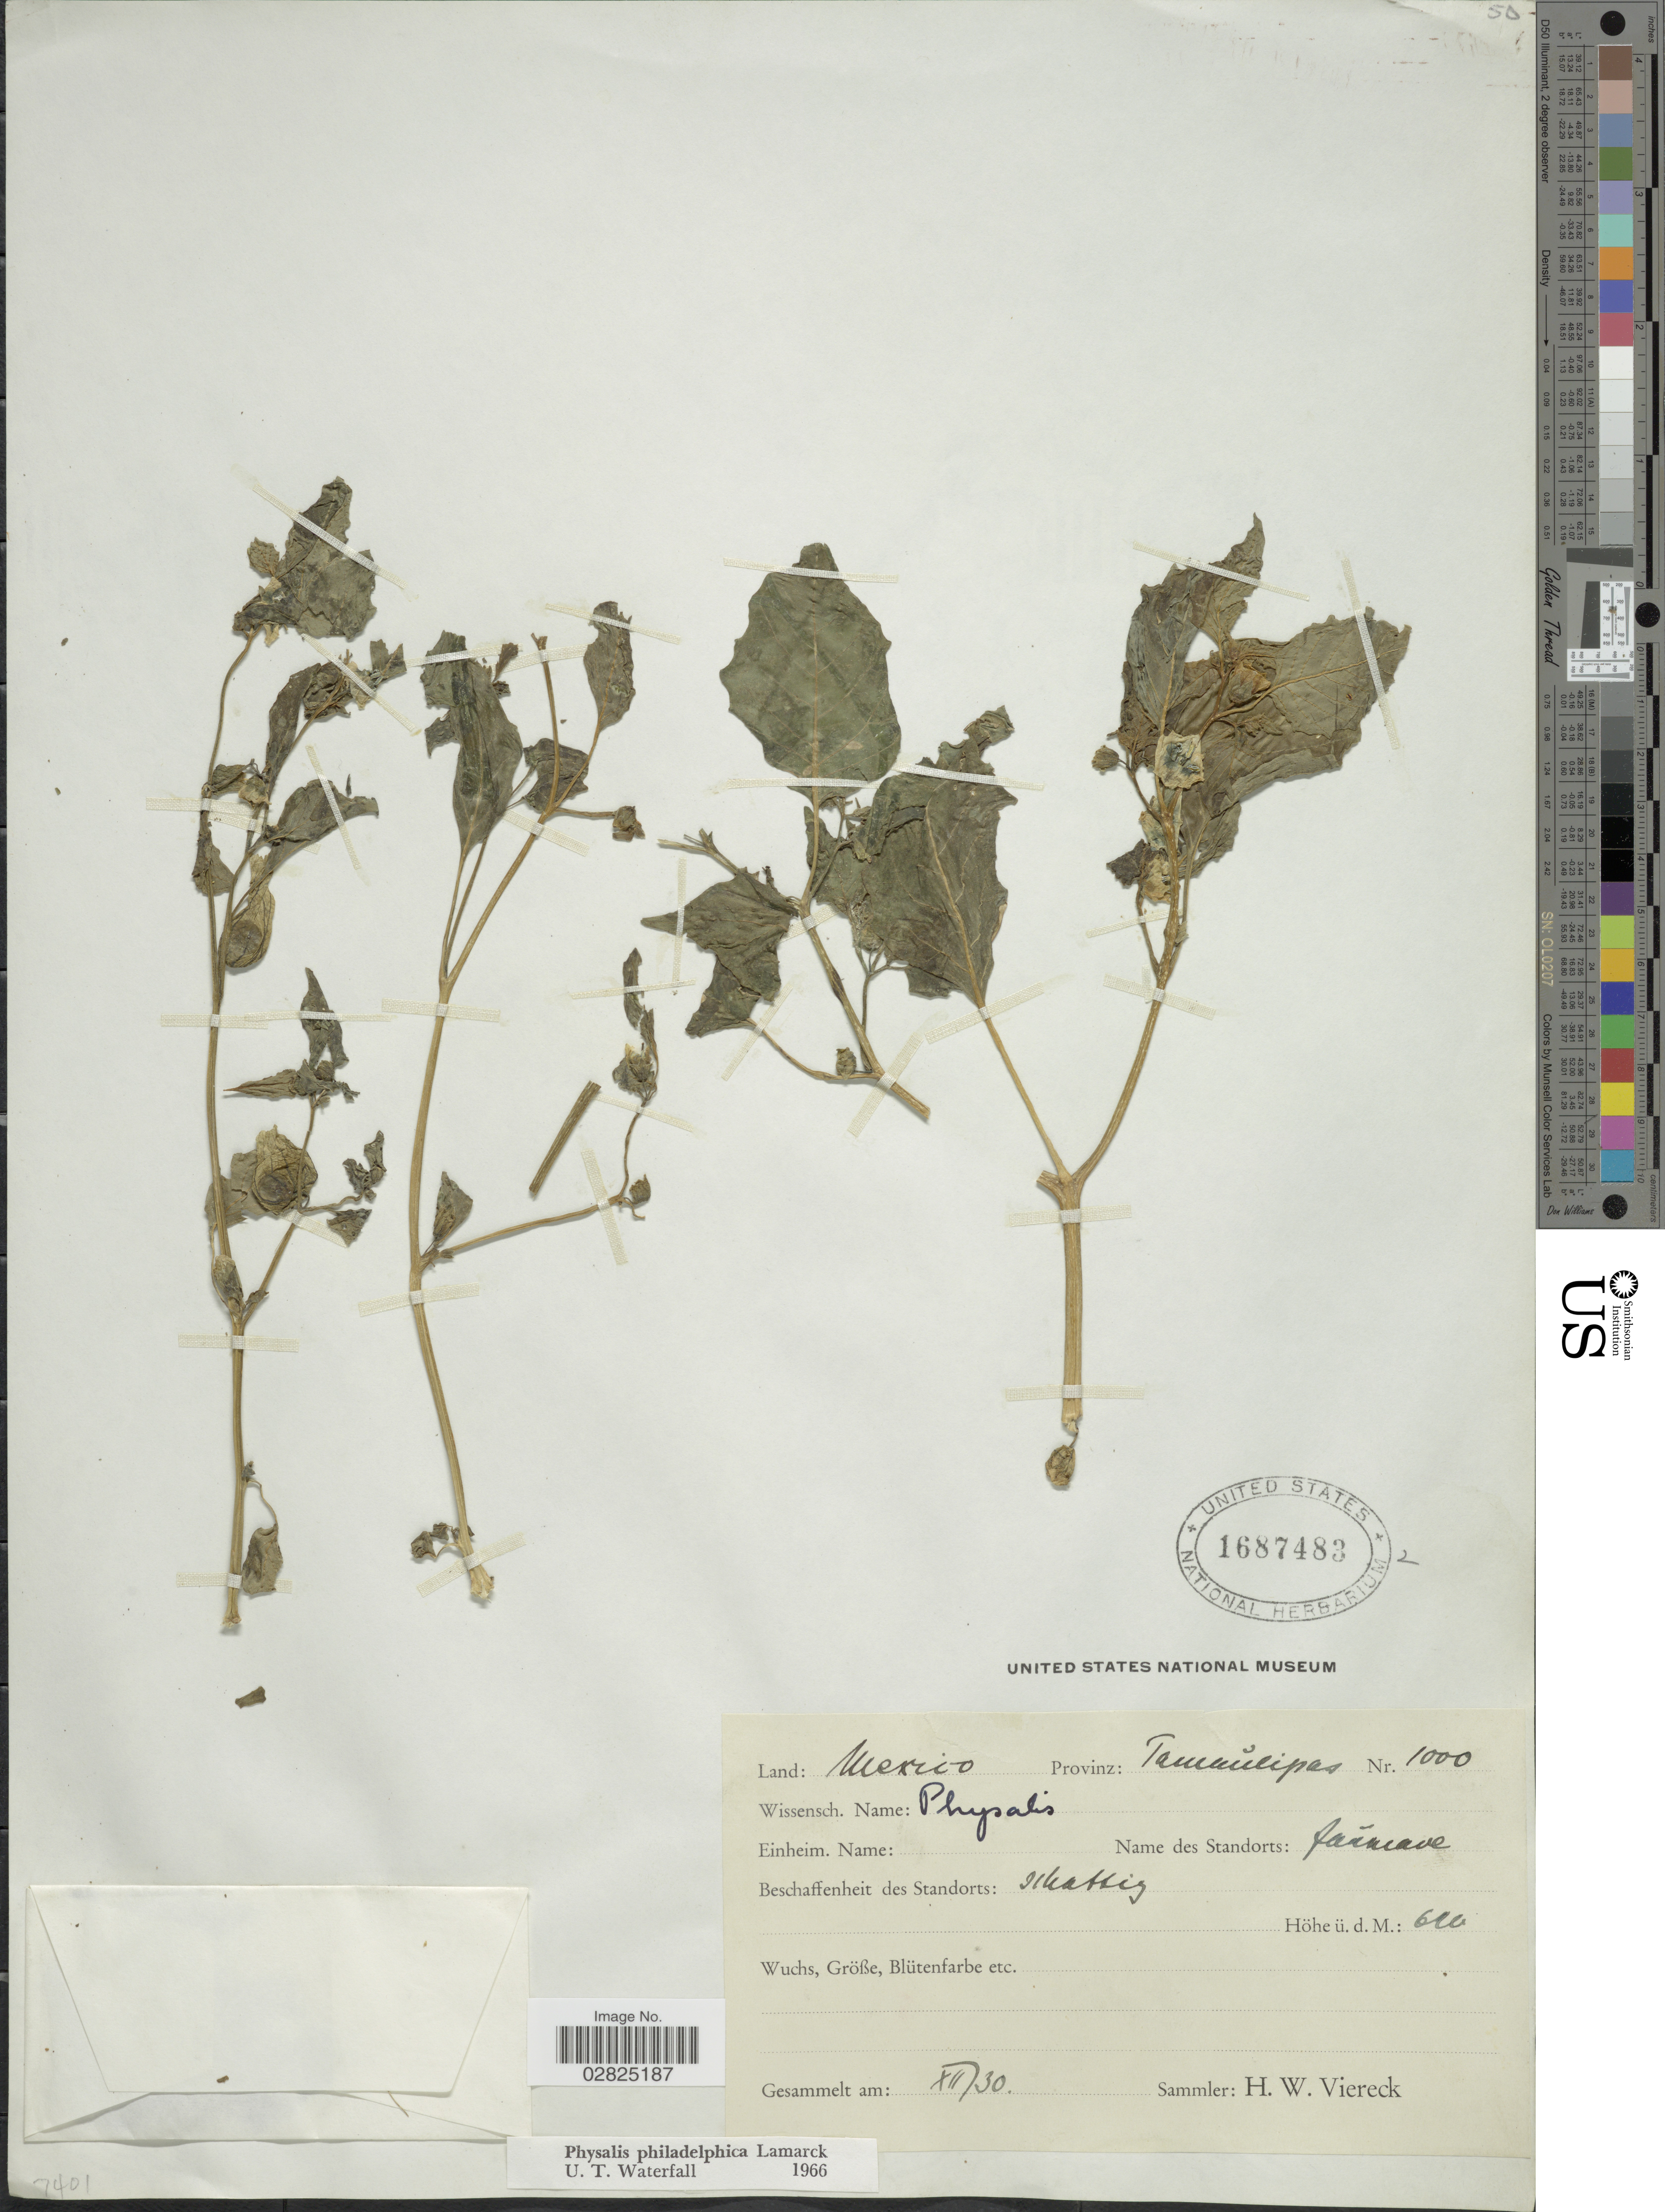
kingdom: Plantae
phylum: Tracheophyta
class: Magnoliopsida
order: Solanales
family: Solanaceae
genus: Physalis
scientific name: Physalis philadelphica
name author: Lam.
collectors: H. W. Viereck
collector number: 1000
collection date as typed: Transcribed d/m/y: /12/30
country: Mexico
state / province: Tamaulipas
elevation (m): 600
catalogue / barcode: US 1687483